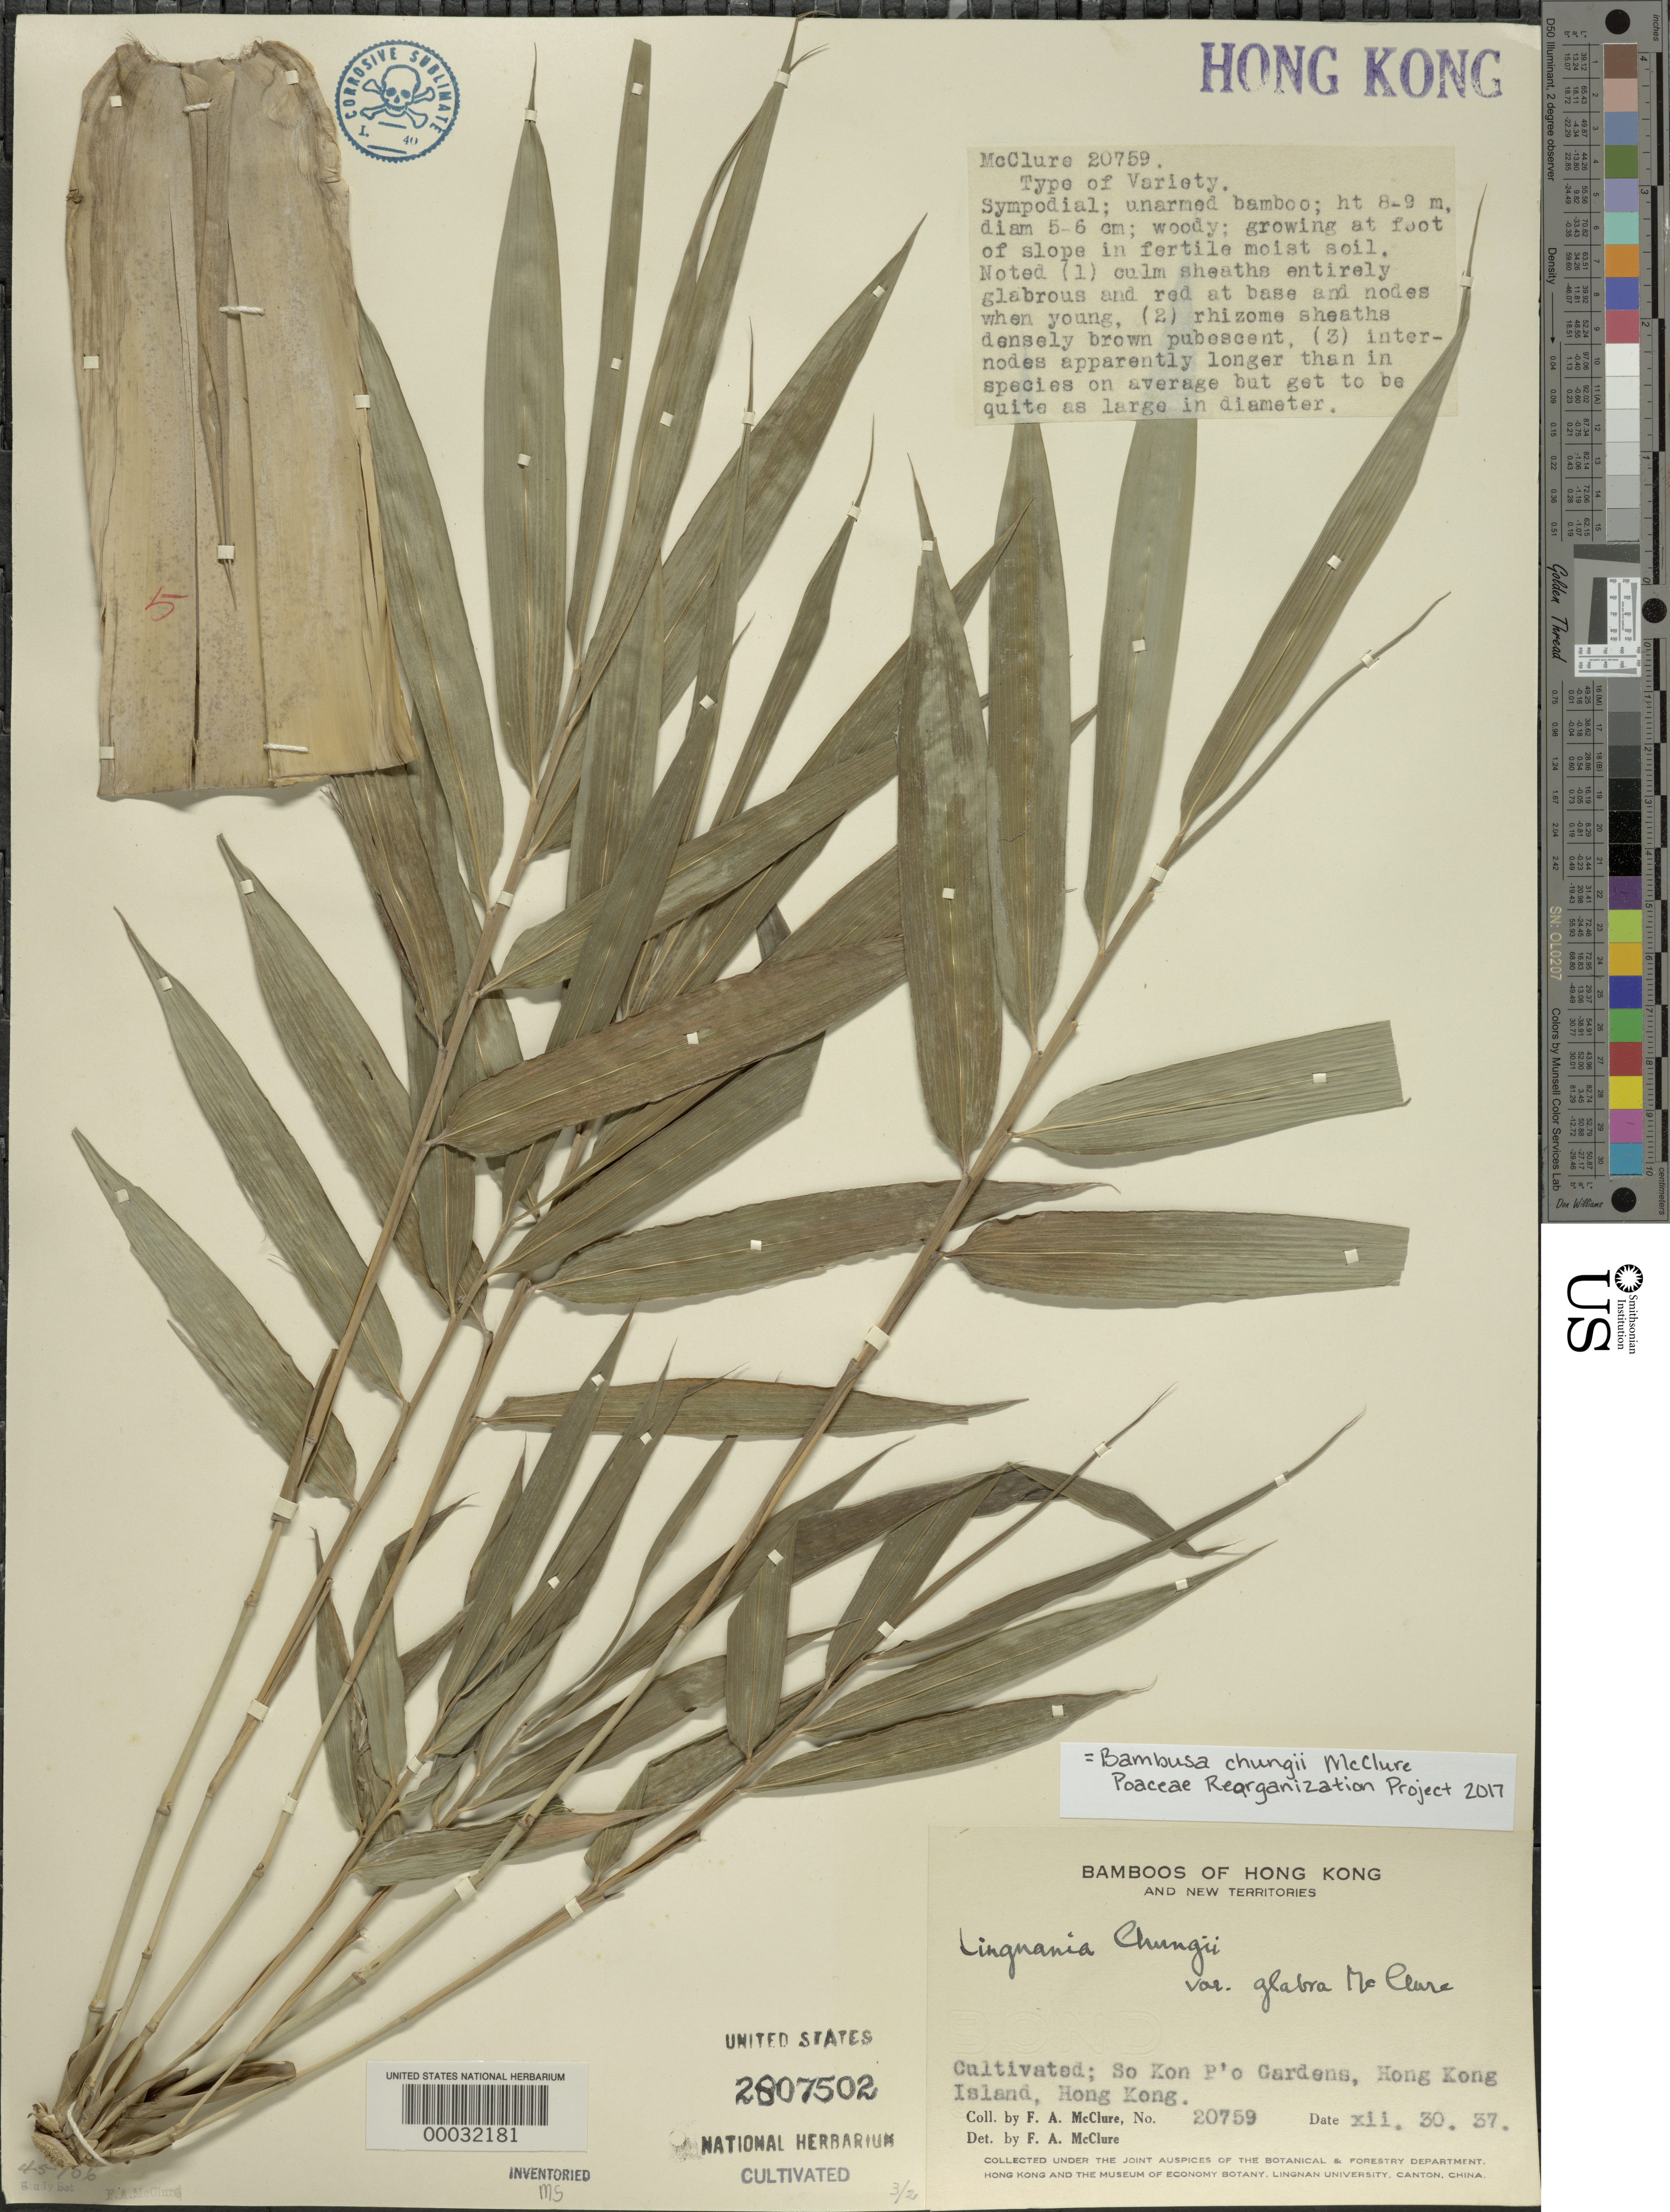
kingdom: Plantae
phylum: Tracheophyta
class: Liliopsida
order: Poales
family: Poaceae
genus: Bambusa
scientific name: Bambusa chungii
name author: McClure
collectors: F. A. McClure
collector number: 20759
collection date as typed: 30 Dec 1931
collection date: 1931-12-30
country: China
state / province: Hong Kong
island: Hong Kong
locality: So kon p'o gardens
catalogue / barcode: US 2807502